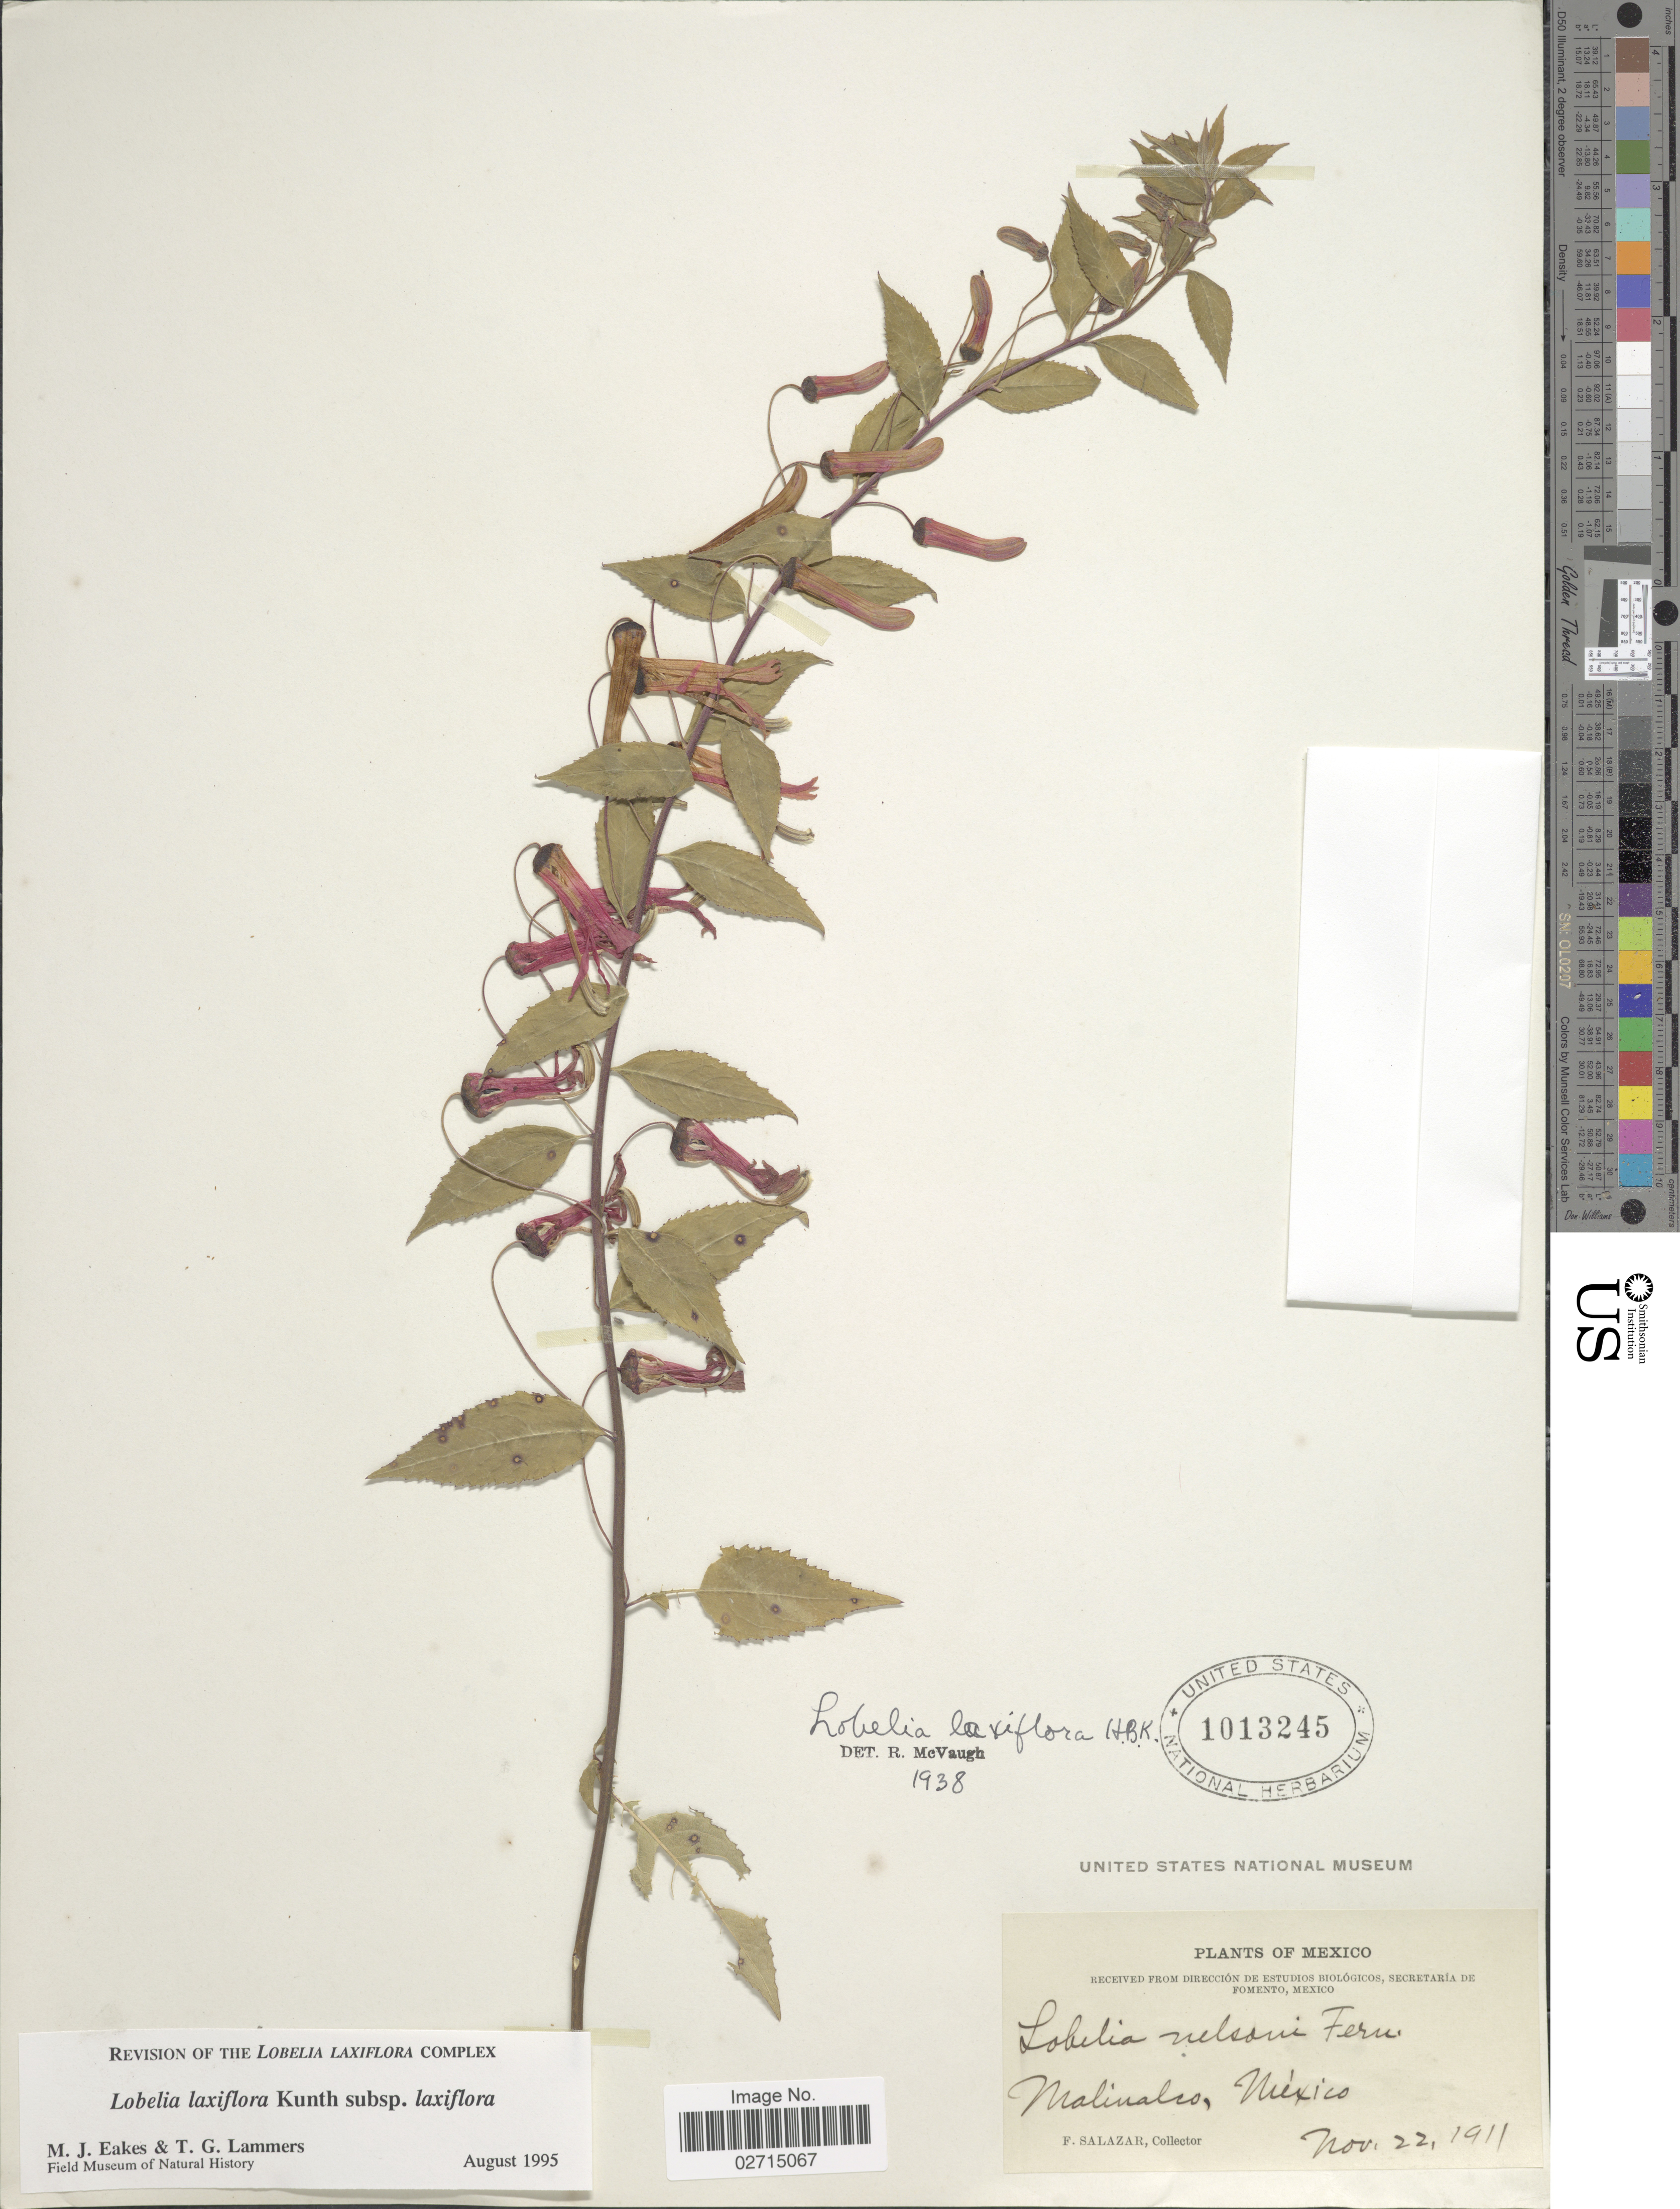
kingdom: Plantae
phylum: Tracheophyta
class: Magnoliopsida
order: Asterales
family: Campanulaceae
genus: Lobelia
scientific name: Lobelia laxiflora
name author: Kunth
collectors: F. Salazar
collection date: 1911-11-22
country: Mexico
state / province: México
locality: Malinalco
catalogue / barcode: US 1013245